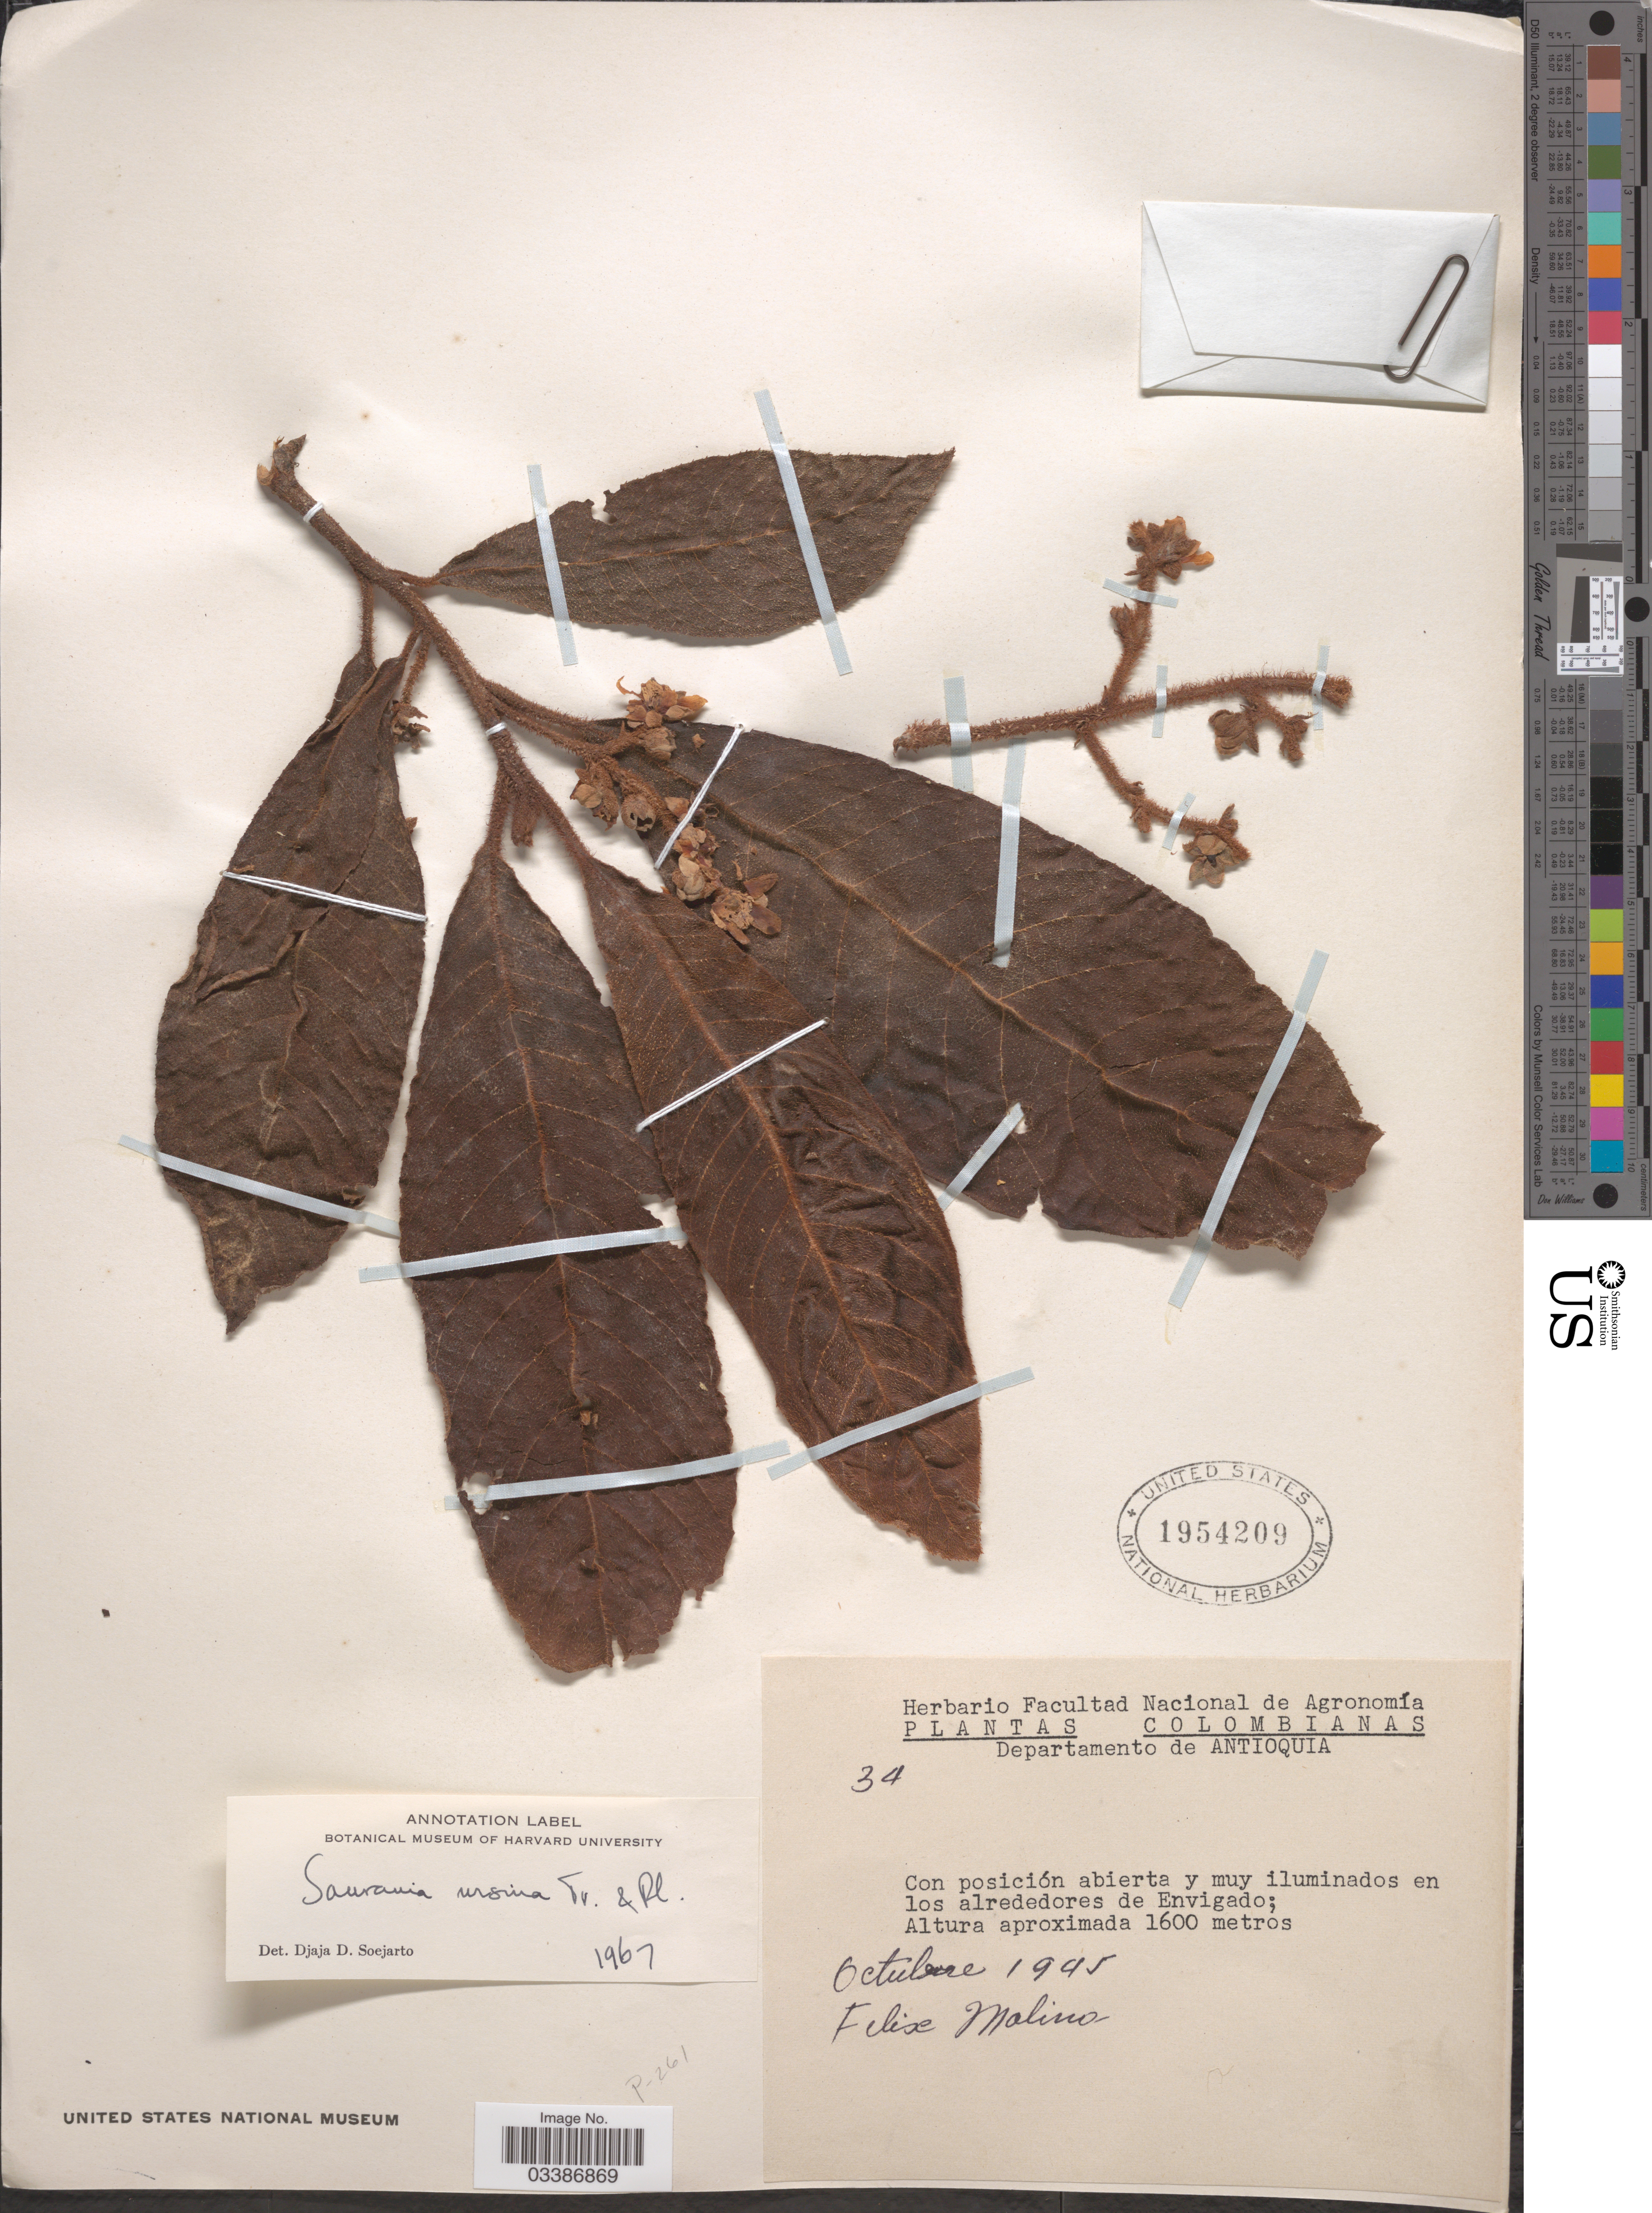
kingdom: Plantae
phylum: Tracheophyta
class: Magnoliopsida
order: Ericales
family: Actinidiaceae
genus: Saurauia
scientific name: Saurauia ursina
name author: Triana & Planch.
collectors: F. Molina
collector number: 34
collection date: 1995-10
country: Colombia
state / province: Antioquia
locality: Departamento de Antioquia. Con posición abierta y muy iluminados en los alrededores de Envigado.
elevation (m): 1600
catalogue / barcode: US 1954209